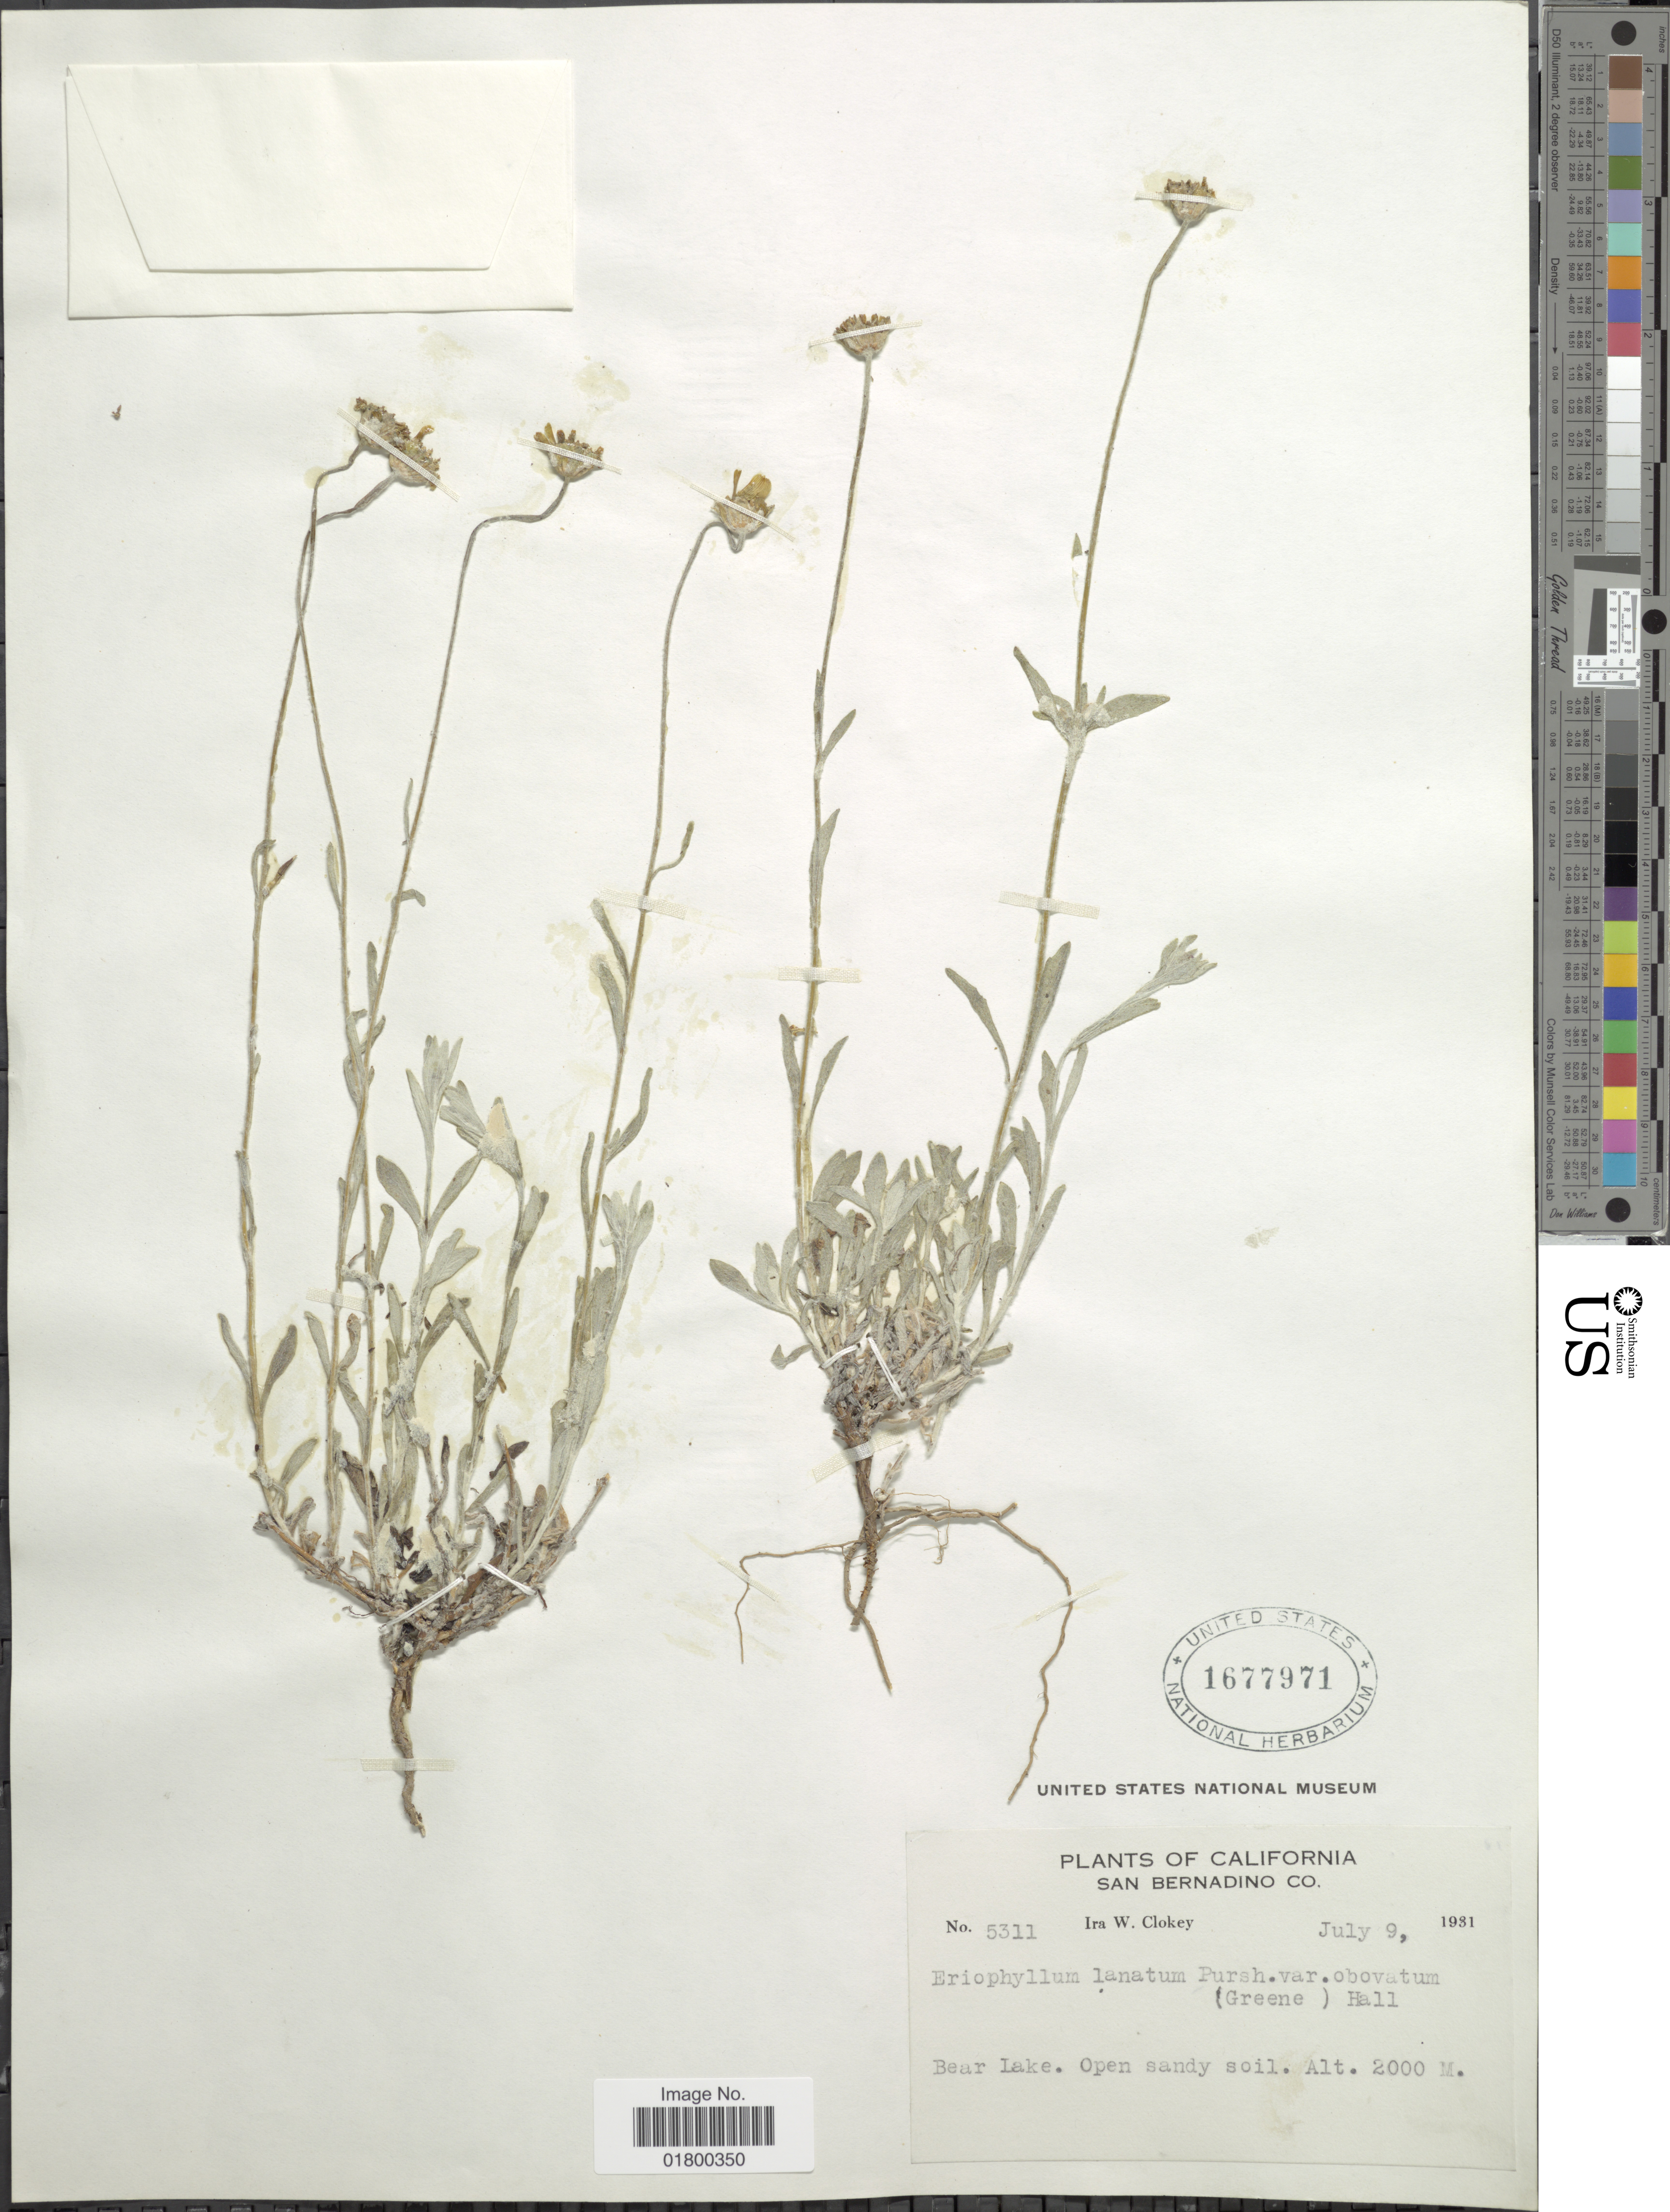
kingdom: Plantae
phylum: Tracheophyta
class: Magnoliopsida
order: Asterales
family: Asteraceae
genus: Eriophyllum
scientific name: Eriophyllum lanatum var. obovatum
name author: (Greene) H.M. Hall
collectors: I. W. Clokey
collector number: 5311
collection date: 1931-07-09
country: United States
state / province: California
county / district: San Bernardino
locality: San Bernardino Co., Bear Lake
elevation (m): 2000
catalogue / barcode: US 1677971